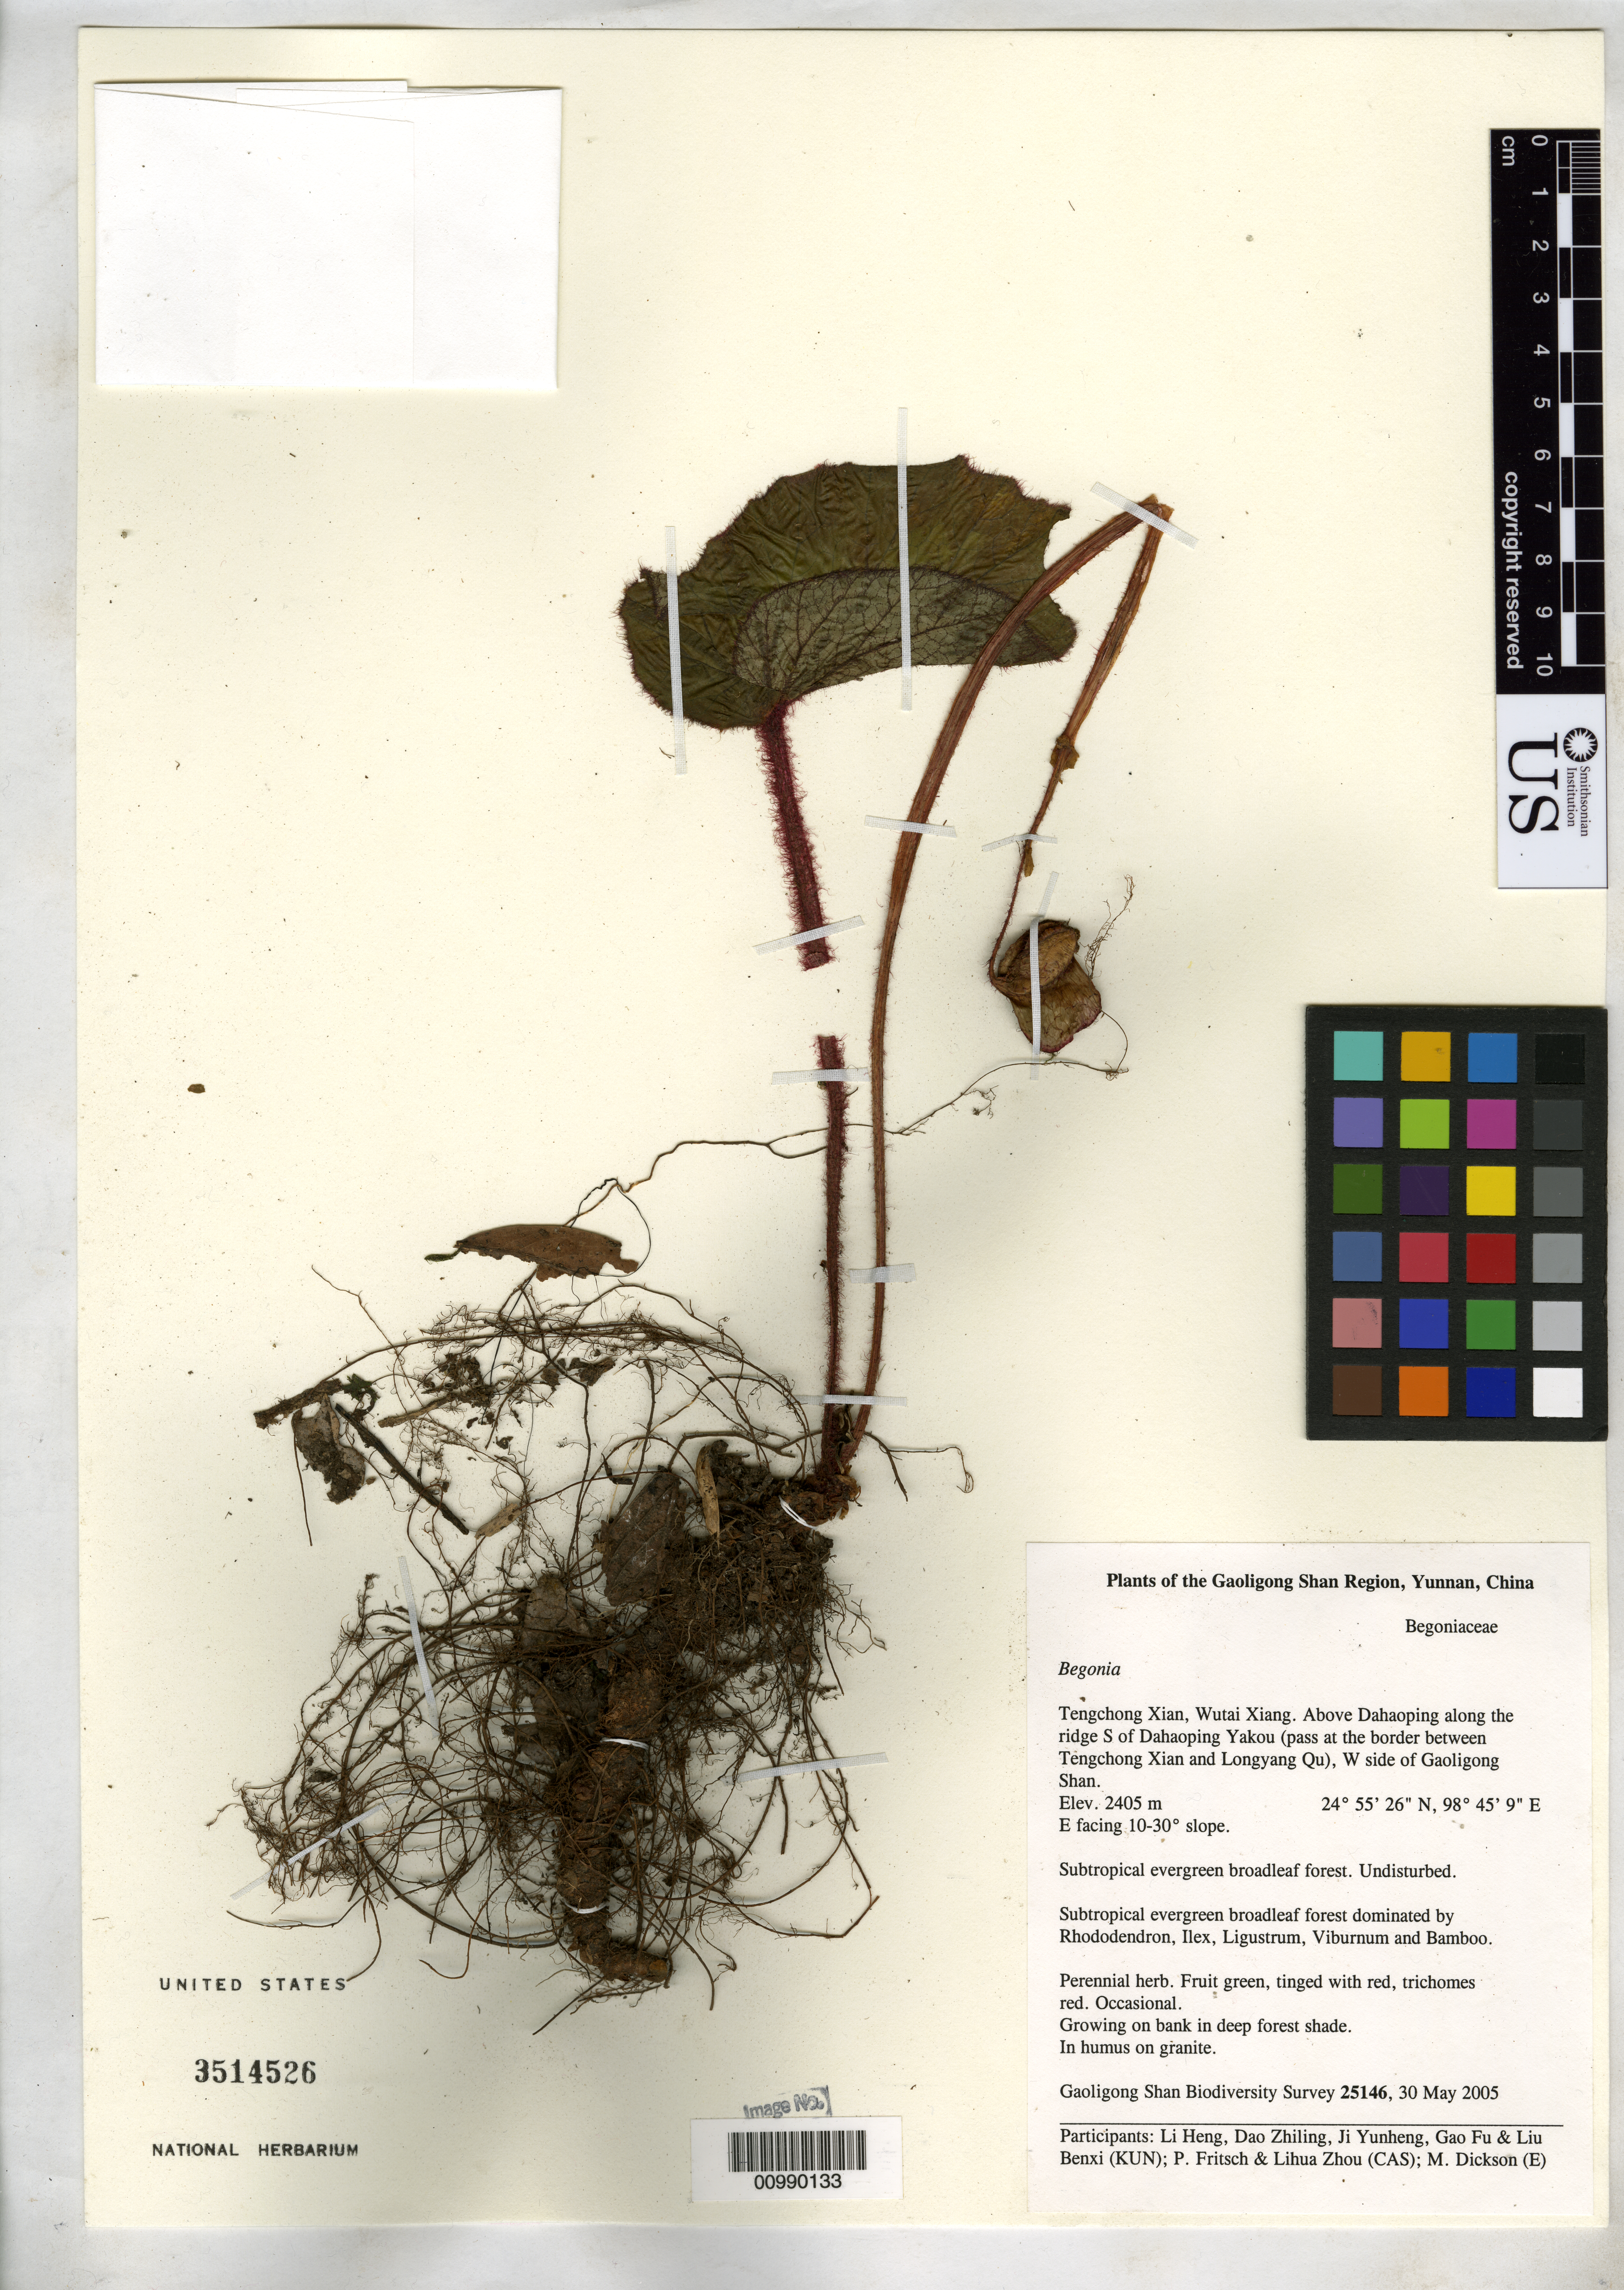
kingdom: Plantae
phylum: Tracheophyta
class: Magnoliopsida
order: Cucurbitales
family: Begoniaceae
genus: Begonia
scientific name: Begonia forrestii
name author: Irmsch.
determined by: Tian, Daike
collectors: P. W. Fritsch, L. Heng, M. Dickson, D. Zhiling, J. Yunheng, G. Fu, L. Benxi & L. Zhou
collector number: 25146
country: China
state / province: Yunnan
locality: Gaoligong Shan, Tengchong Xian, Wutai Xiang, above Dahaoping along the ridge S of Dahaoping Yakou, pass at the border between Tengchong Xian and Longyang Qu, W side of Gaoligong Shan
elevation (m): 2405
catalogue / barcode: US 3514526